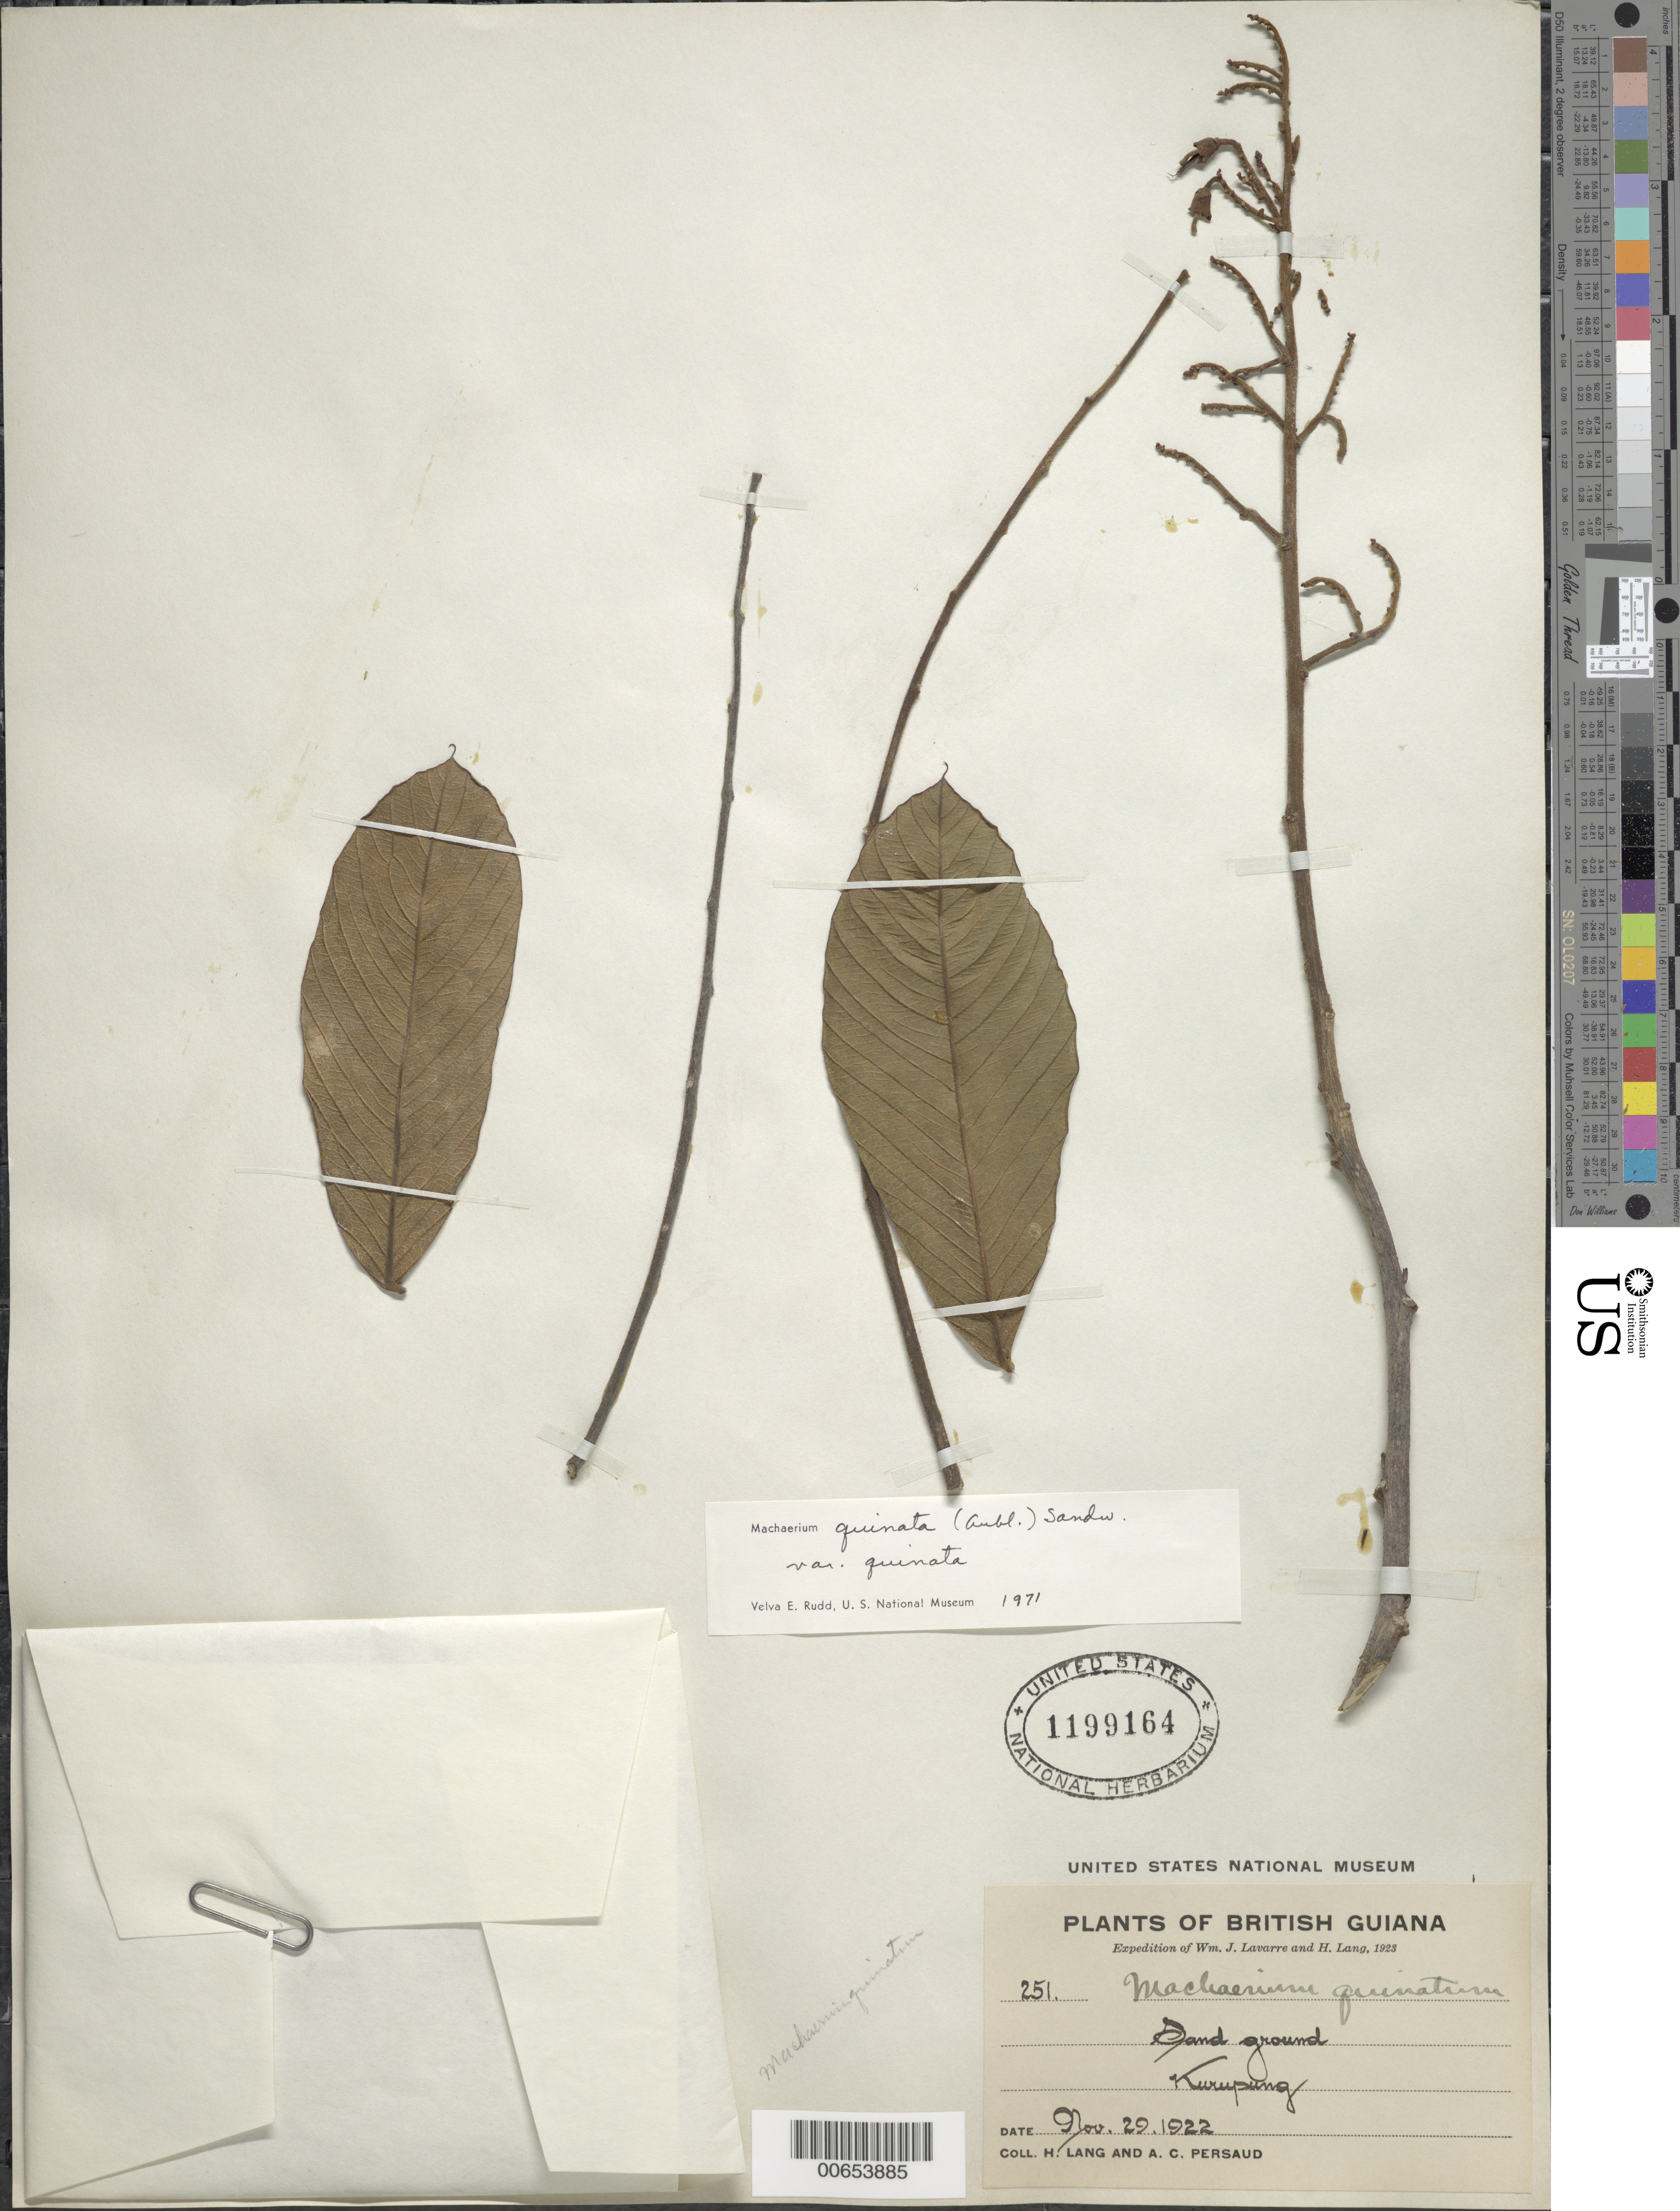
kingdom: Plantae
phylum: Tracheophyta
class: Magnoliopsida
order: Fabales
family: Fabaceae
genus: Machaerium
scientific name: Machaerium quinatum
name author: (Aubl.) Sandwith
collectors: H. Lang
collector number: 251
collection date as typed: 29-Nov-22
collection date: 1922-11-29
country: Guyana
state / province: Cuyuni-Mazaruni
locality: Kurupung, Takuba (Jacoba?) Creek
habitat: Sandy ground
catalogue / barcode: US 1199164